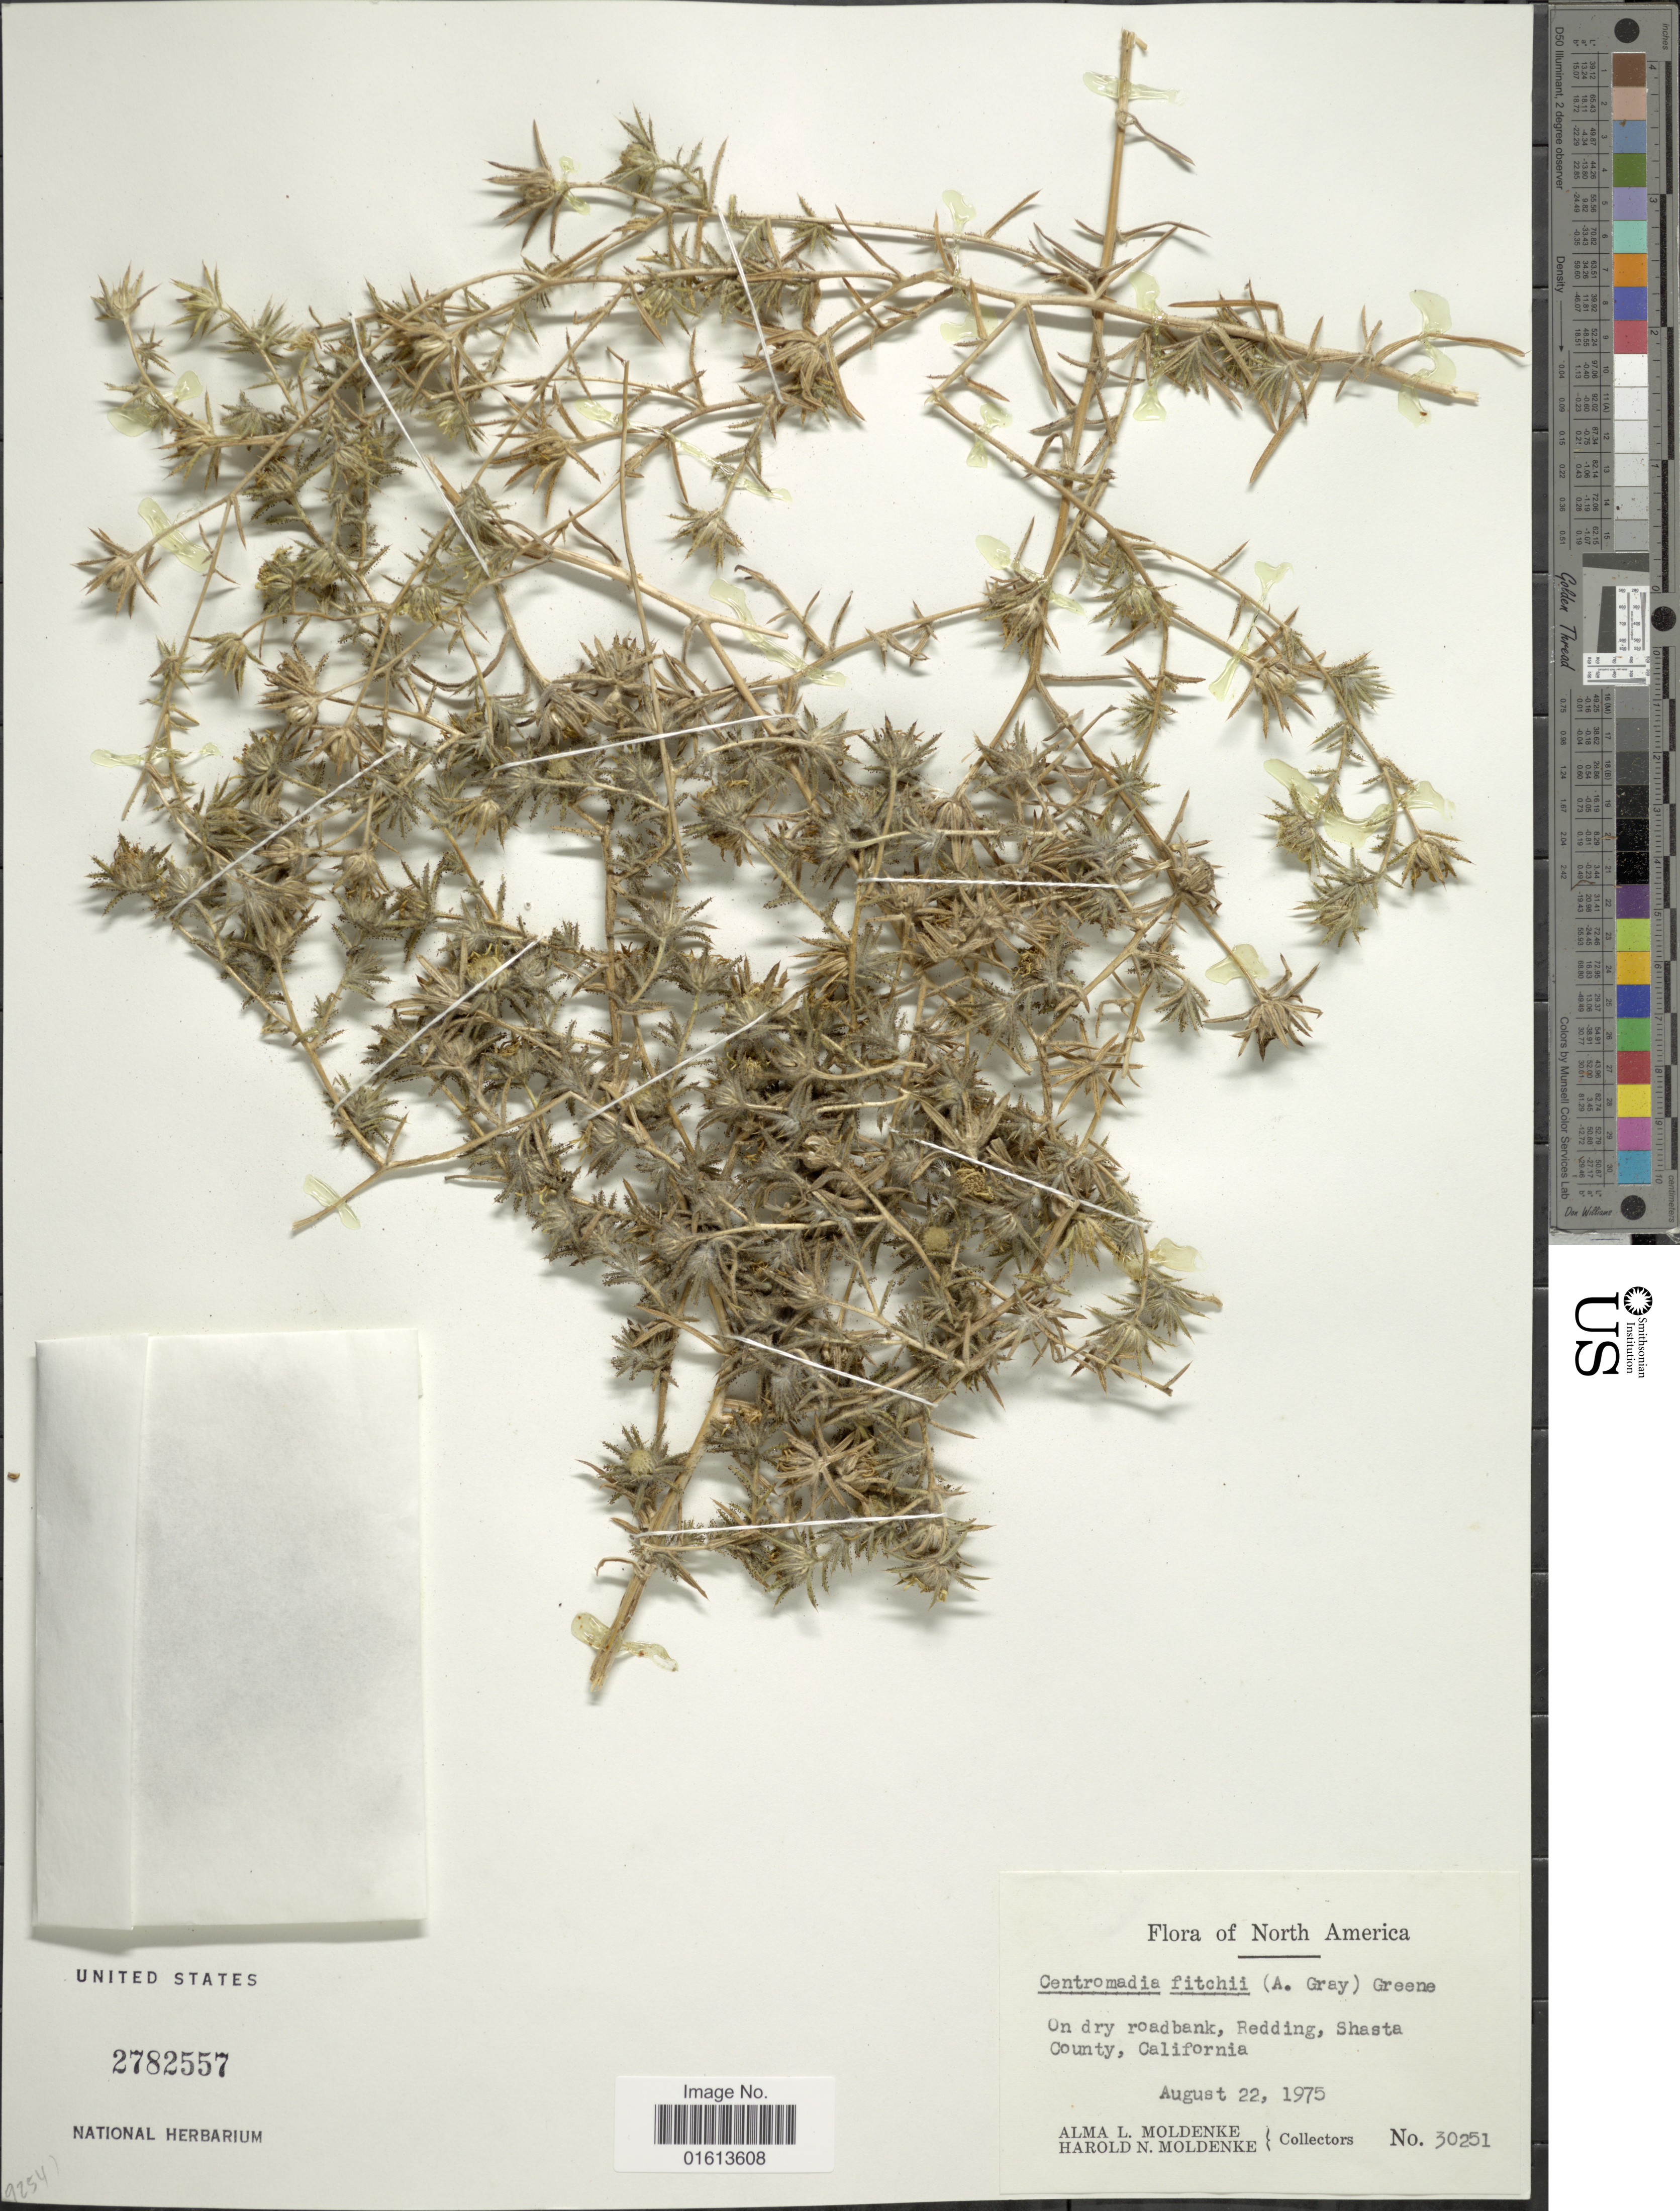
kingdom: Plantae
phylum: Tracheophyta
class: Magnoliopsida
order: Asterales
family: Asteraceae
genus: Centromadia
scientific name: Centromadia fitchii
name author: (A. Gray) Greene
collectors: A. L. Moldenke & H. N. Moldenke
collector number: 30251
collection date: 1975-08-22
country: United States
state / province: California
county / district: Shasta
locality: North America. On dry roadbank, Redding, Shasta County, California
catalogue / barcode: US 2782557